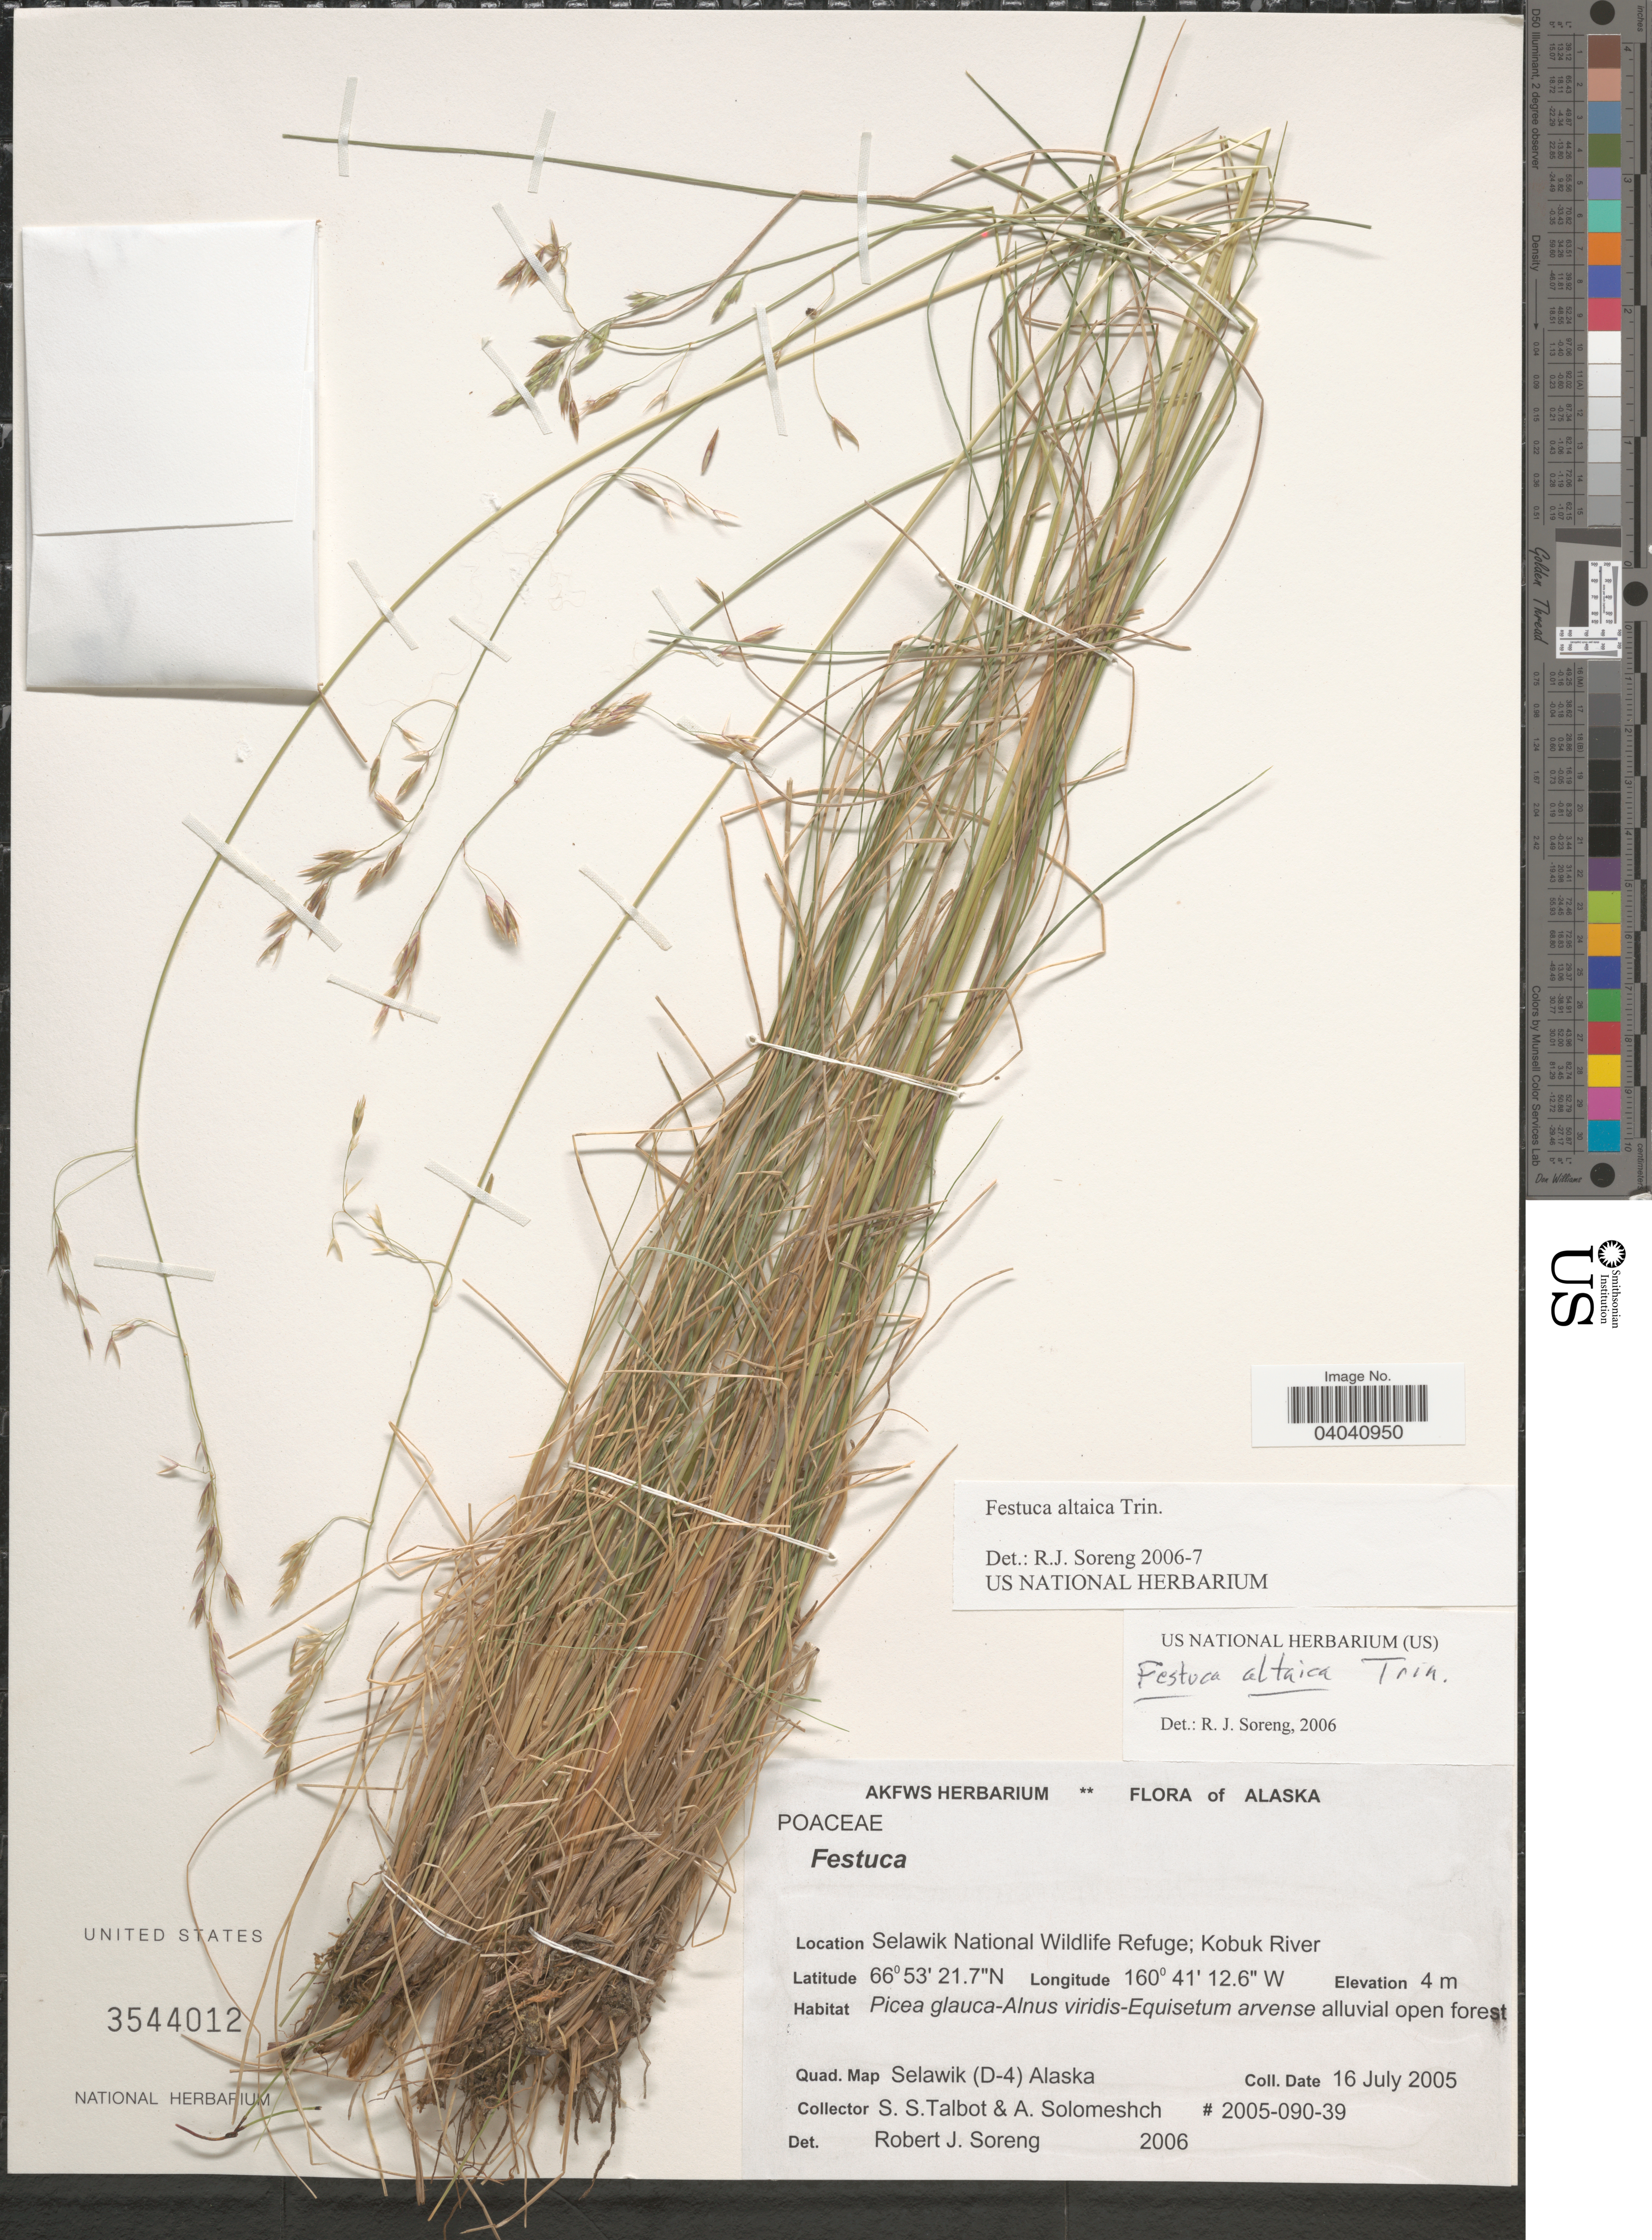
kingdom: Plantae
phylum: Tracheophyta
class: Liliopsida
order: Poales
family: Poaceae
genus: Festuca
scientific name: Festuca altaica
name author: Trin.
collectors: S. S. Talbot & A. Solomeshch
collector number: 2005-090-39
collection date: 2005-07-16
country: United States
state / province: Alaska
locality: Selawik National Wildlife Refuge; Kobuk River. Quad. Map Selawik (D-4) Alaska.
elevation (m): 4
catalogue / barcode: US 3544012